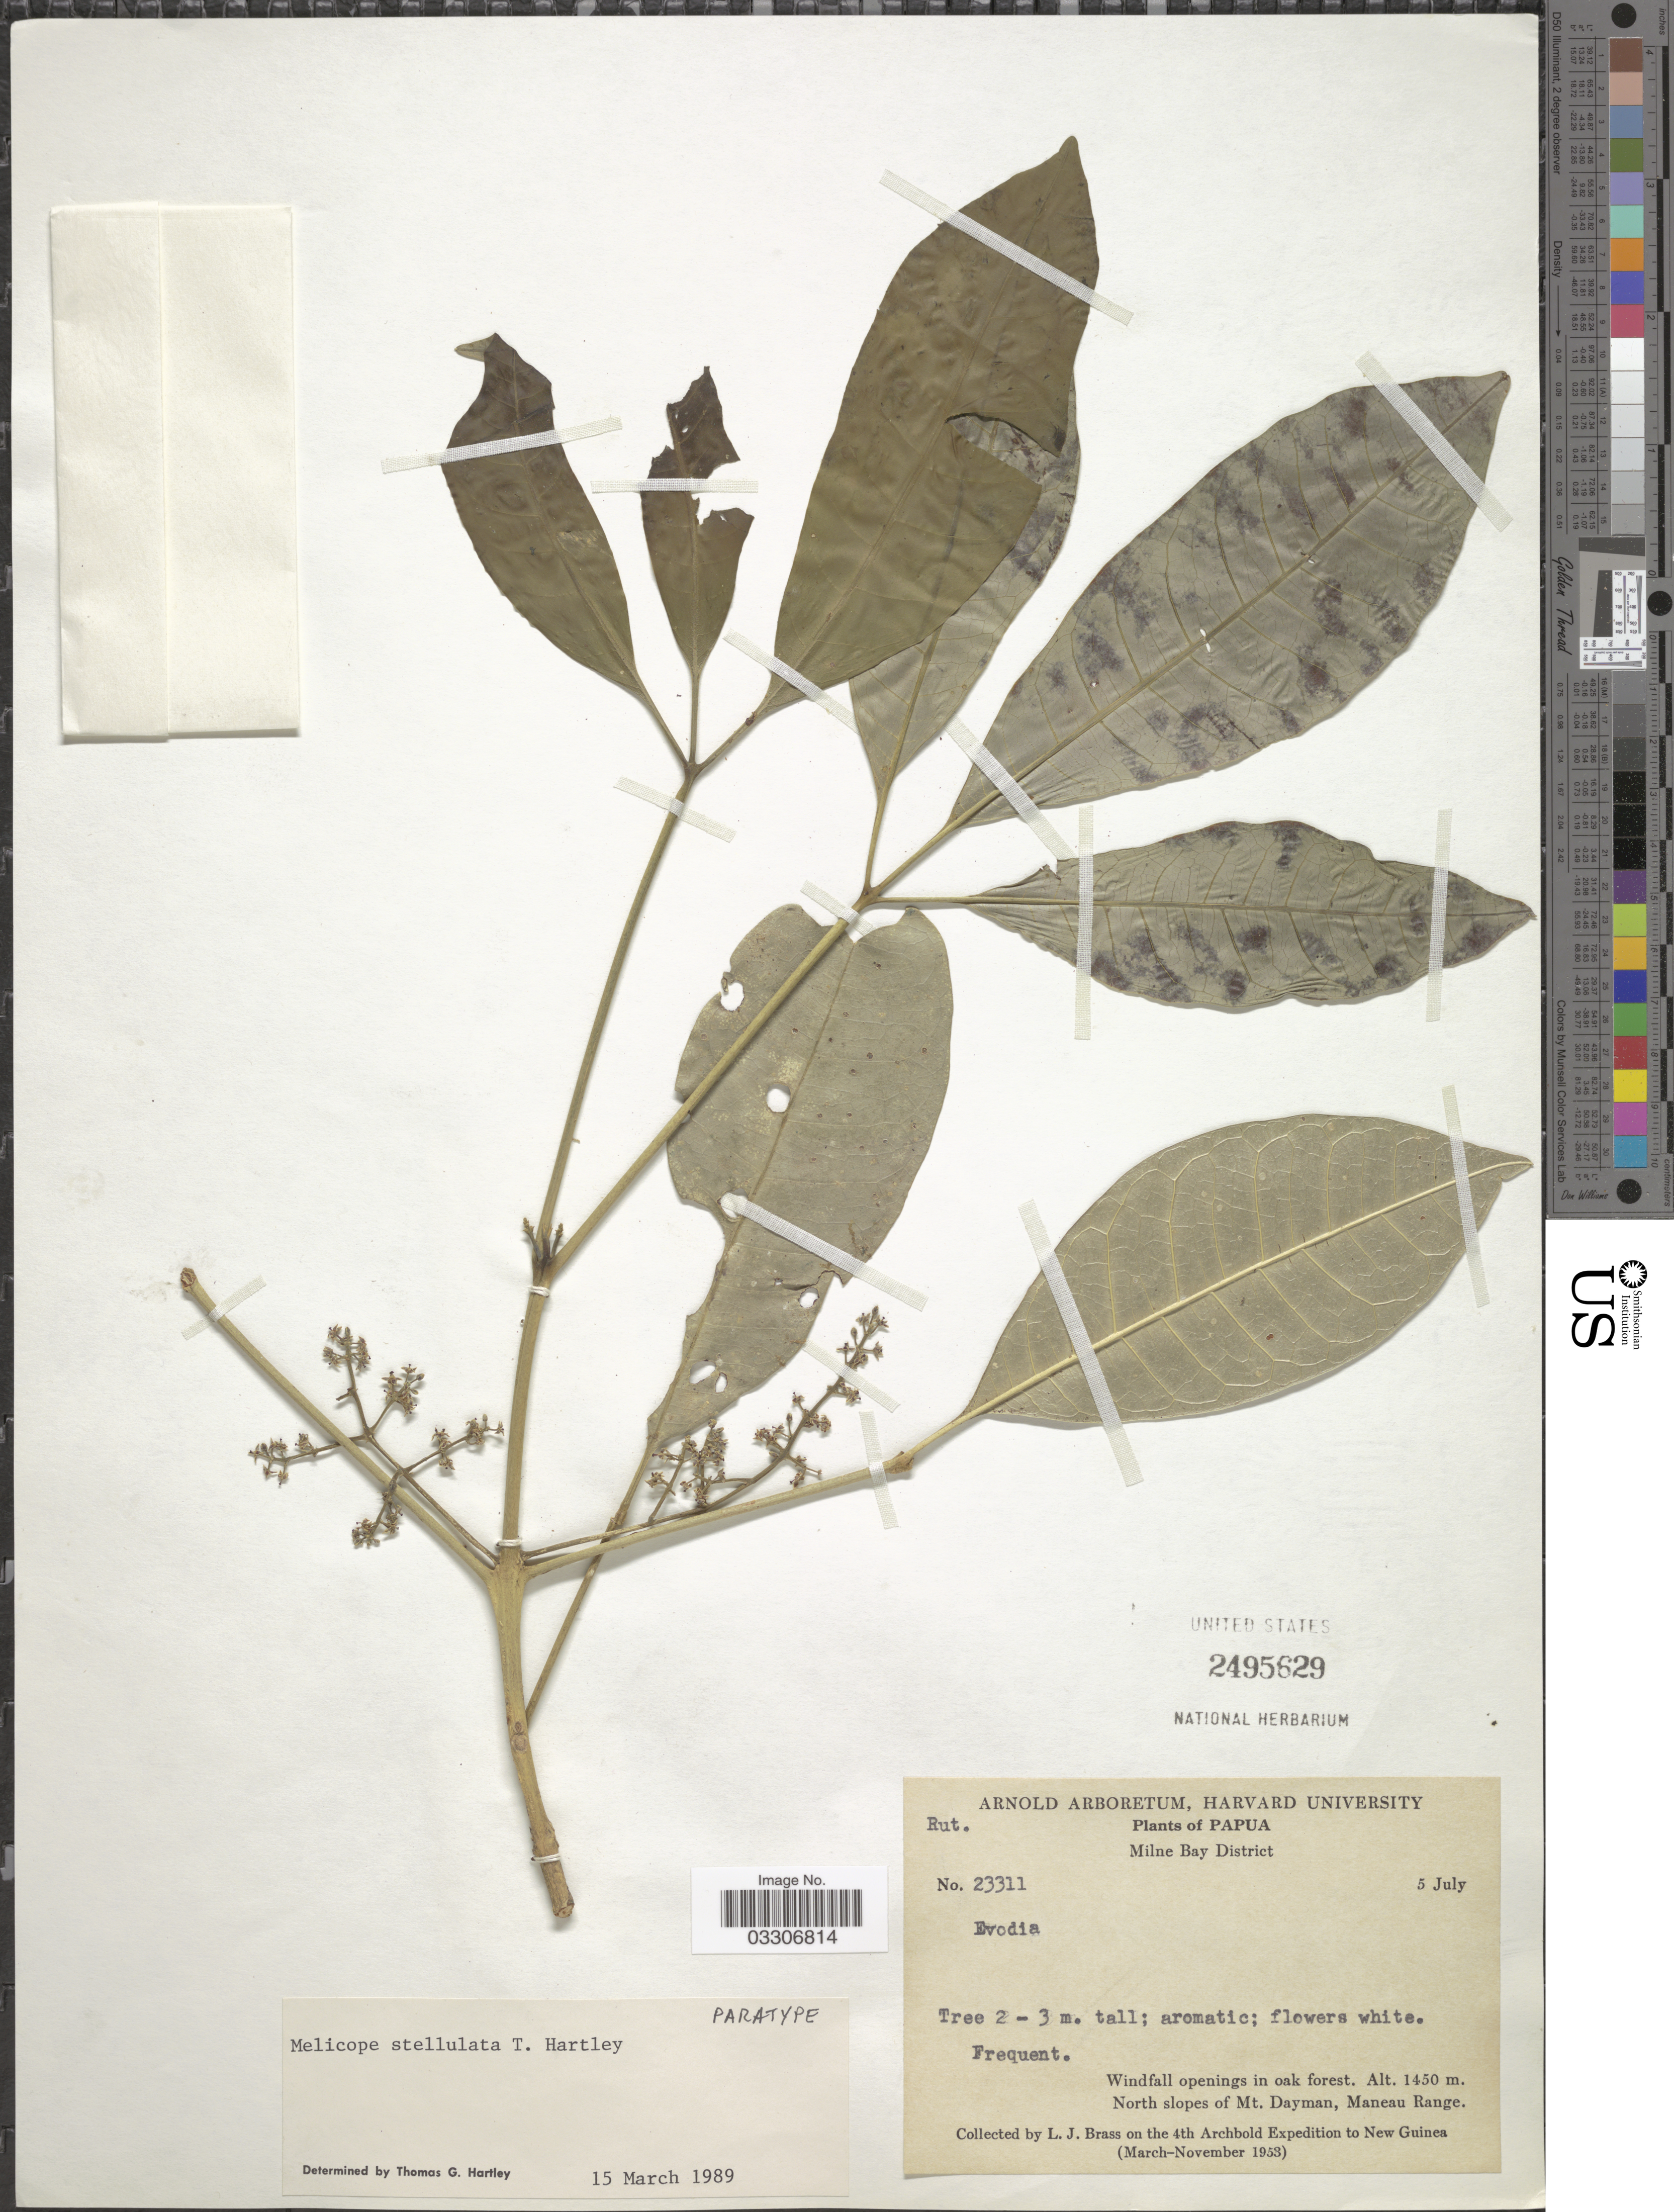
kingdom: Plantae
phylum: Tracheophyta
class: Magnoliopsida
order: Sapindales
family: Rutaceae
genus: Melicope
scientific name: Melicope stellulata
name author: T.G. Hartley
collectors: L. J. Brass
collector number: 23311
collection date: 1953-07-05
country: Papua New Guinea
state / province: Milne Bay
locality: Papua. North slopes of Mt. Dayman, Maneau Range. New Guinea.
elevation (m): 1450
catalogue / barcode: US 2495629